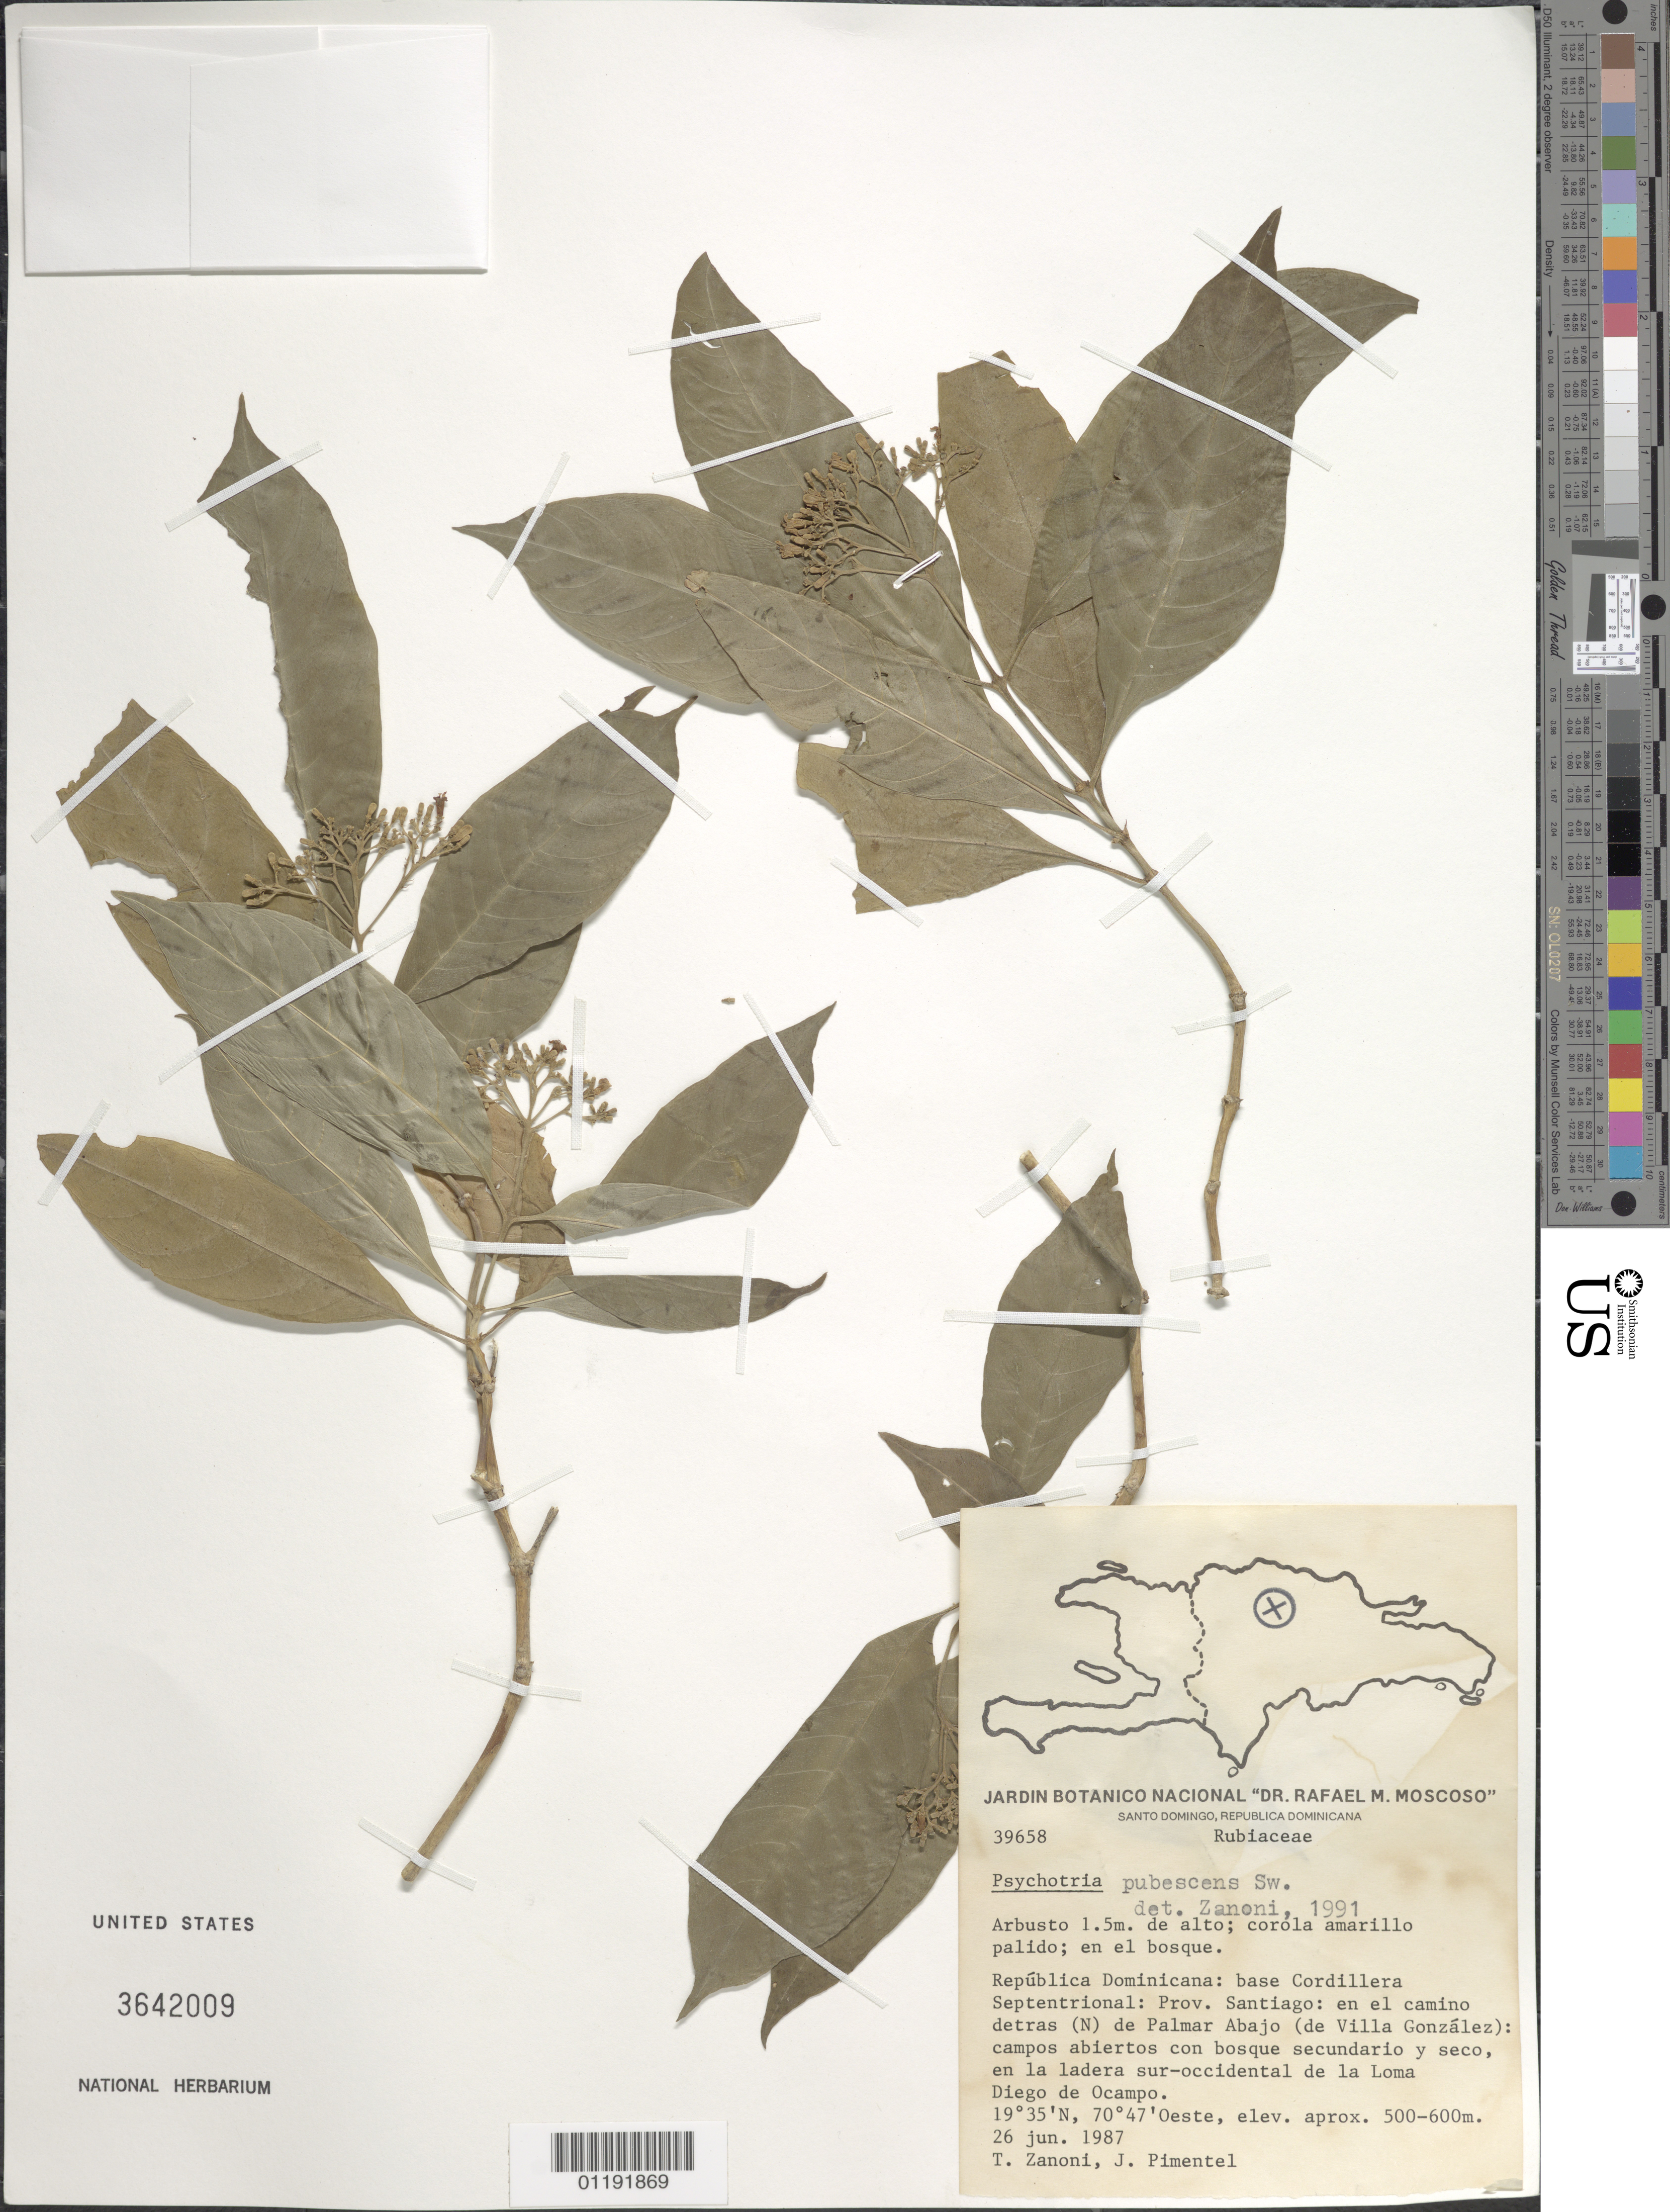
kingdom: Plantae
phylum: Tracheophyta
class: Magnoliopsida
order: Gentianales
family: Rubiaceae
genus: Psychotria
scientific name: Psychotria pubescens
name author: Sw.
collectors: T. A. Zanoni & J. Pimentel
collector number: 39658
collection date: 1987-06-26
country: Dominican Republic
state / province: Santiago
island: Hispaniola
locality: Base of Septentrional Mountain Range, on road N from Palmar Abajo of Villa Gonzalez, SW slope of Loma Diego de Ocampo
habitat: Base of Mt range, by road, open countryside with dry secondary forest, slope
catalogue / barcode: US 3642009